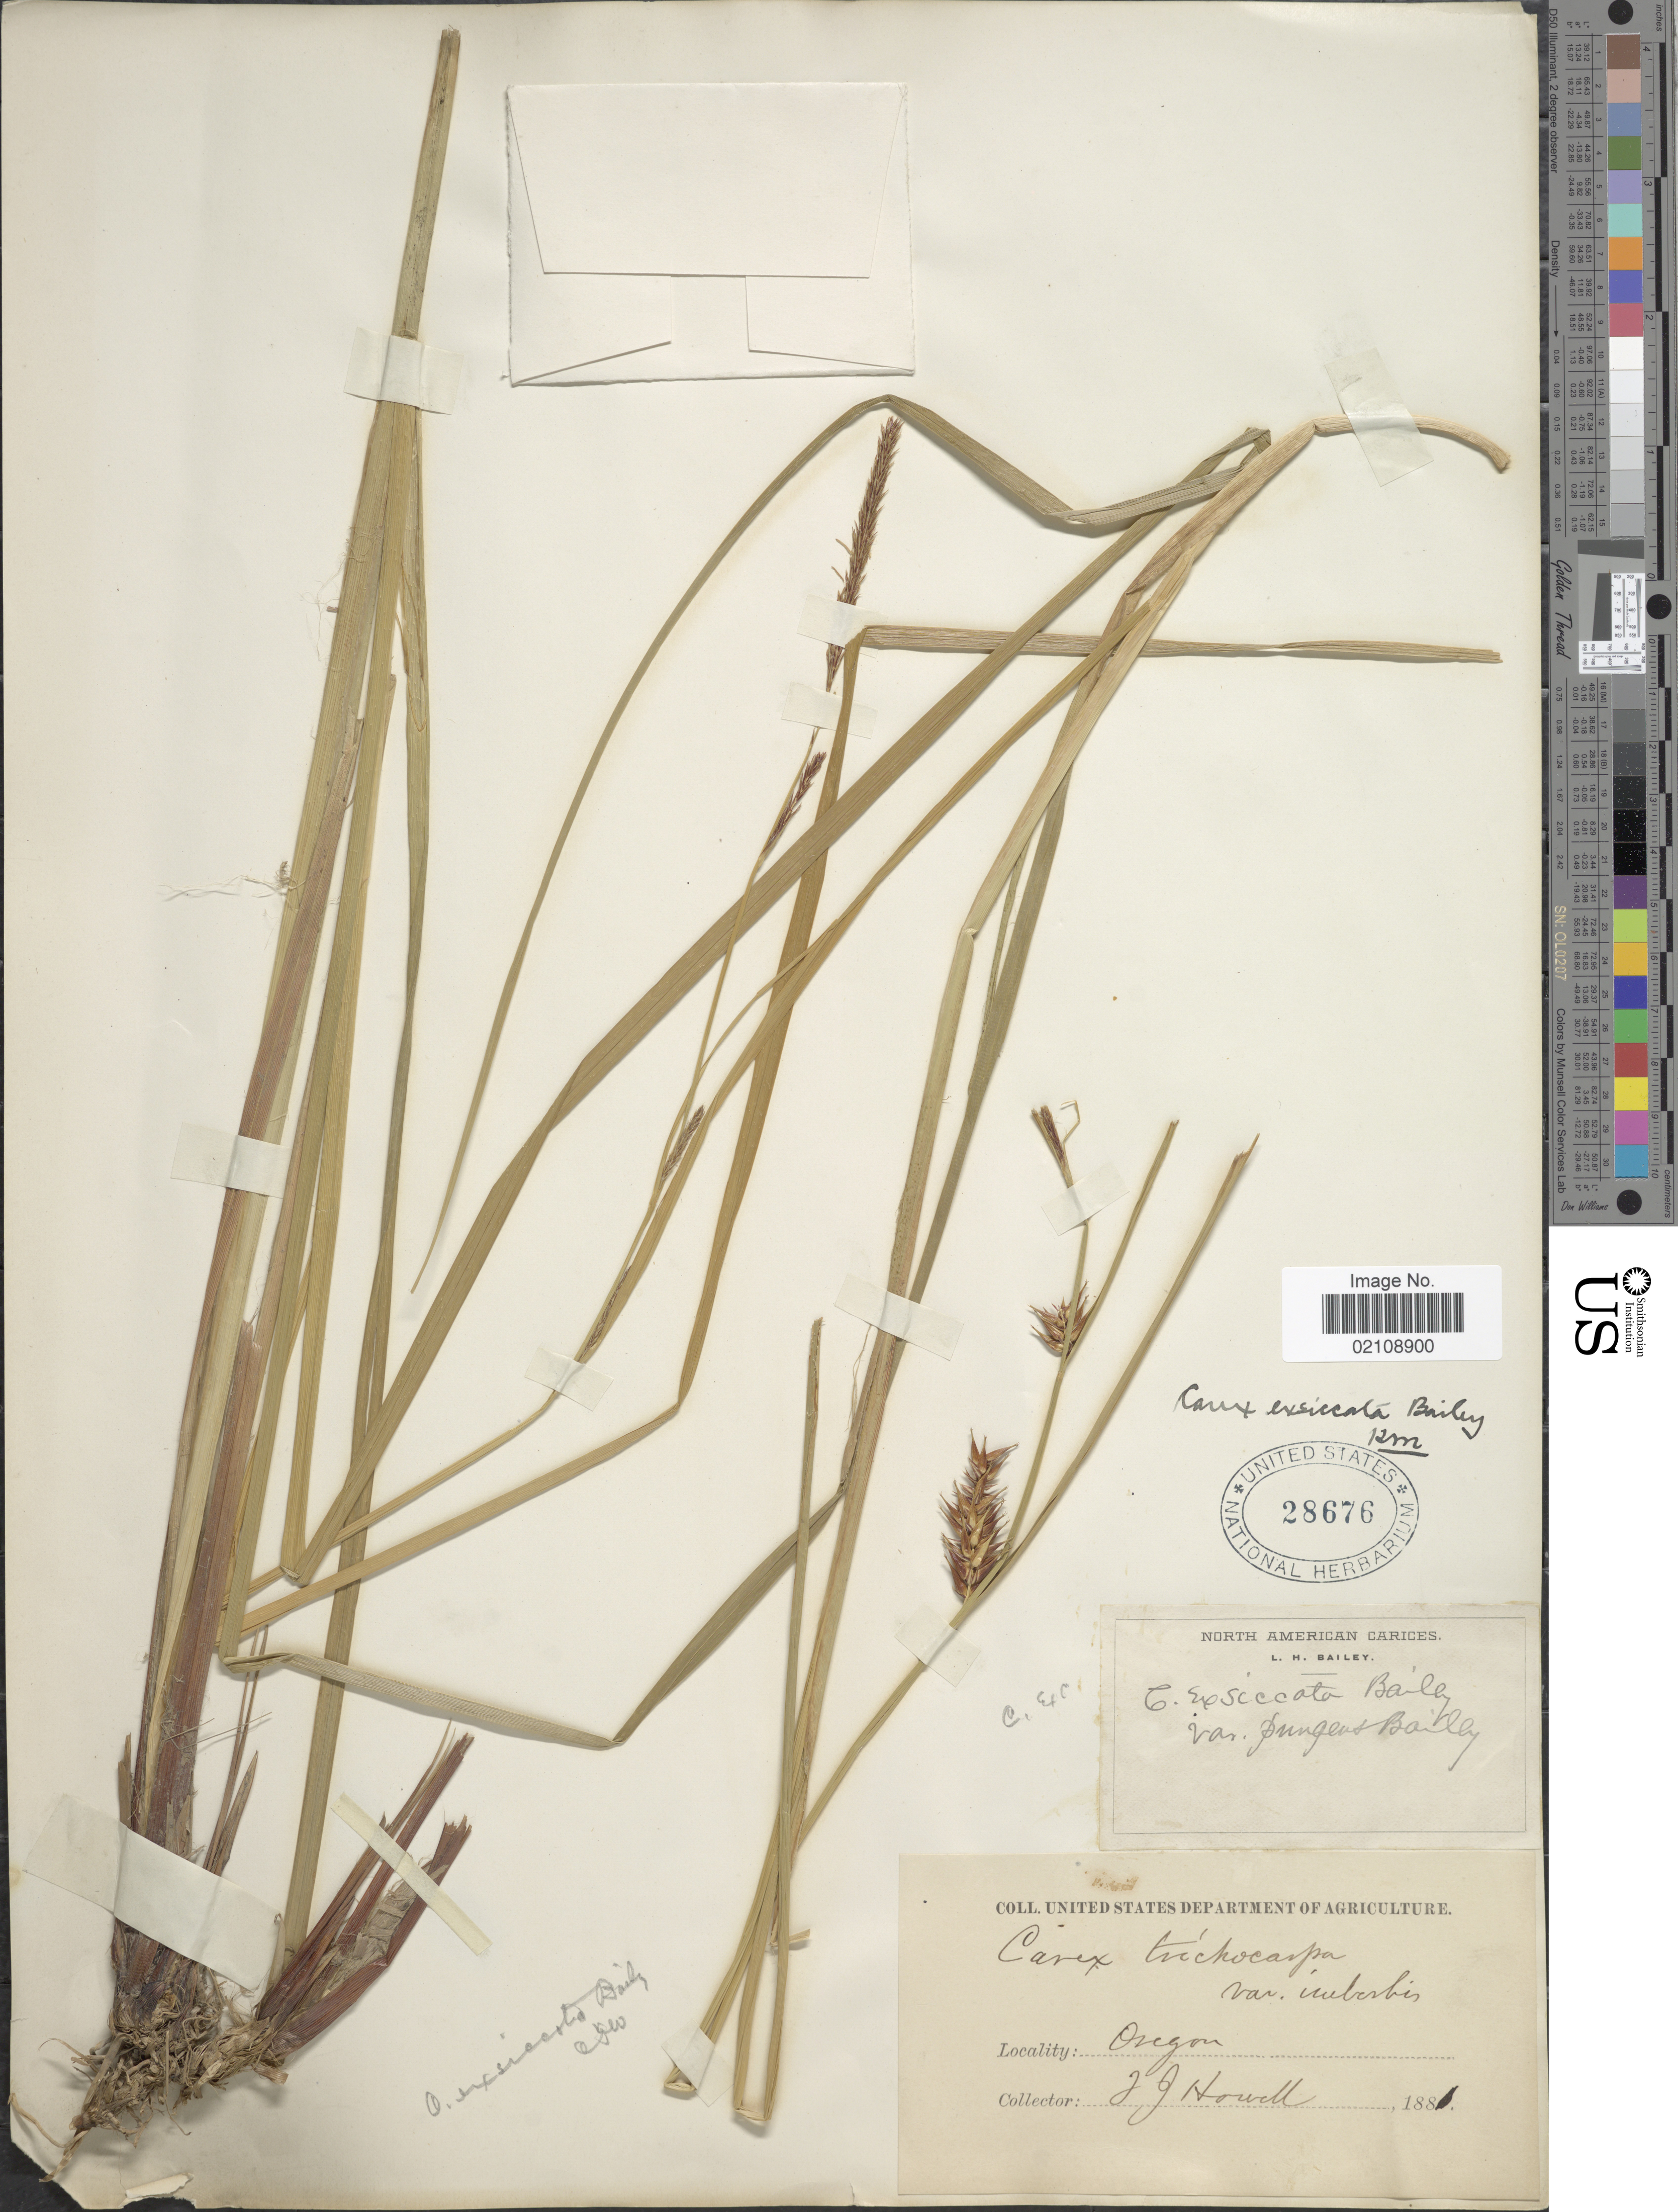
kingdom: Plantae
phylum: Tracheophyta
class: Liliopsida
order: Poales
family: Cyperaceae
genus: Carex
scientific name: Carex exsiccata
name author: L.H. Bailey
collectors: J. Howell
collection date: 1881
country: United States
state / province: Oregon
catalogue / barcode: US 28676